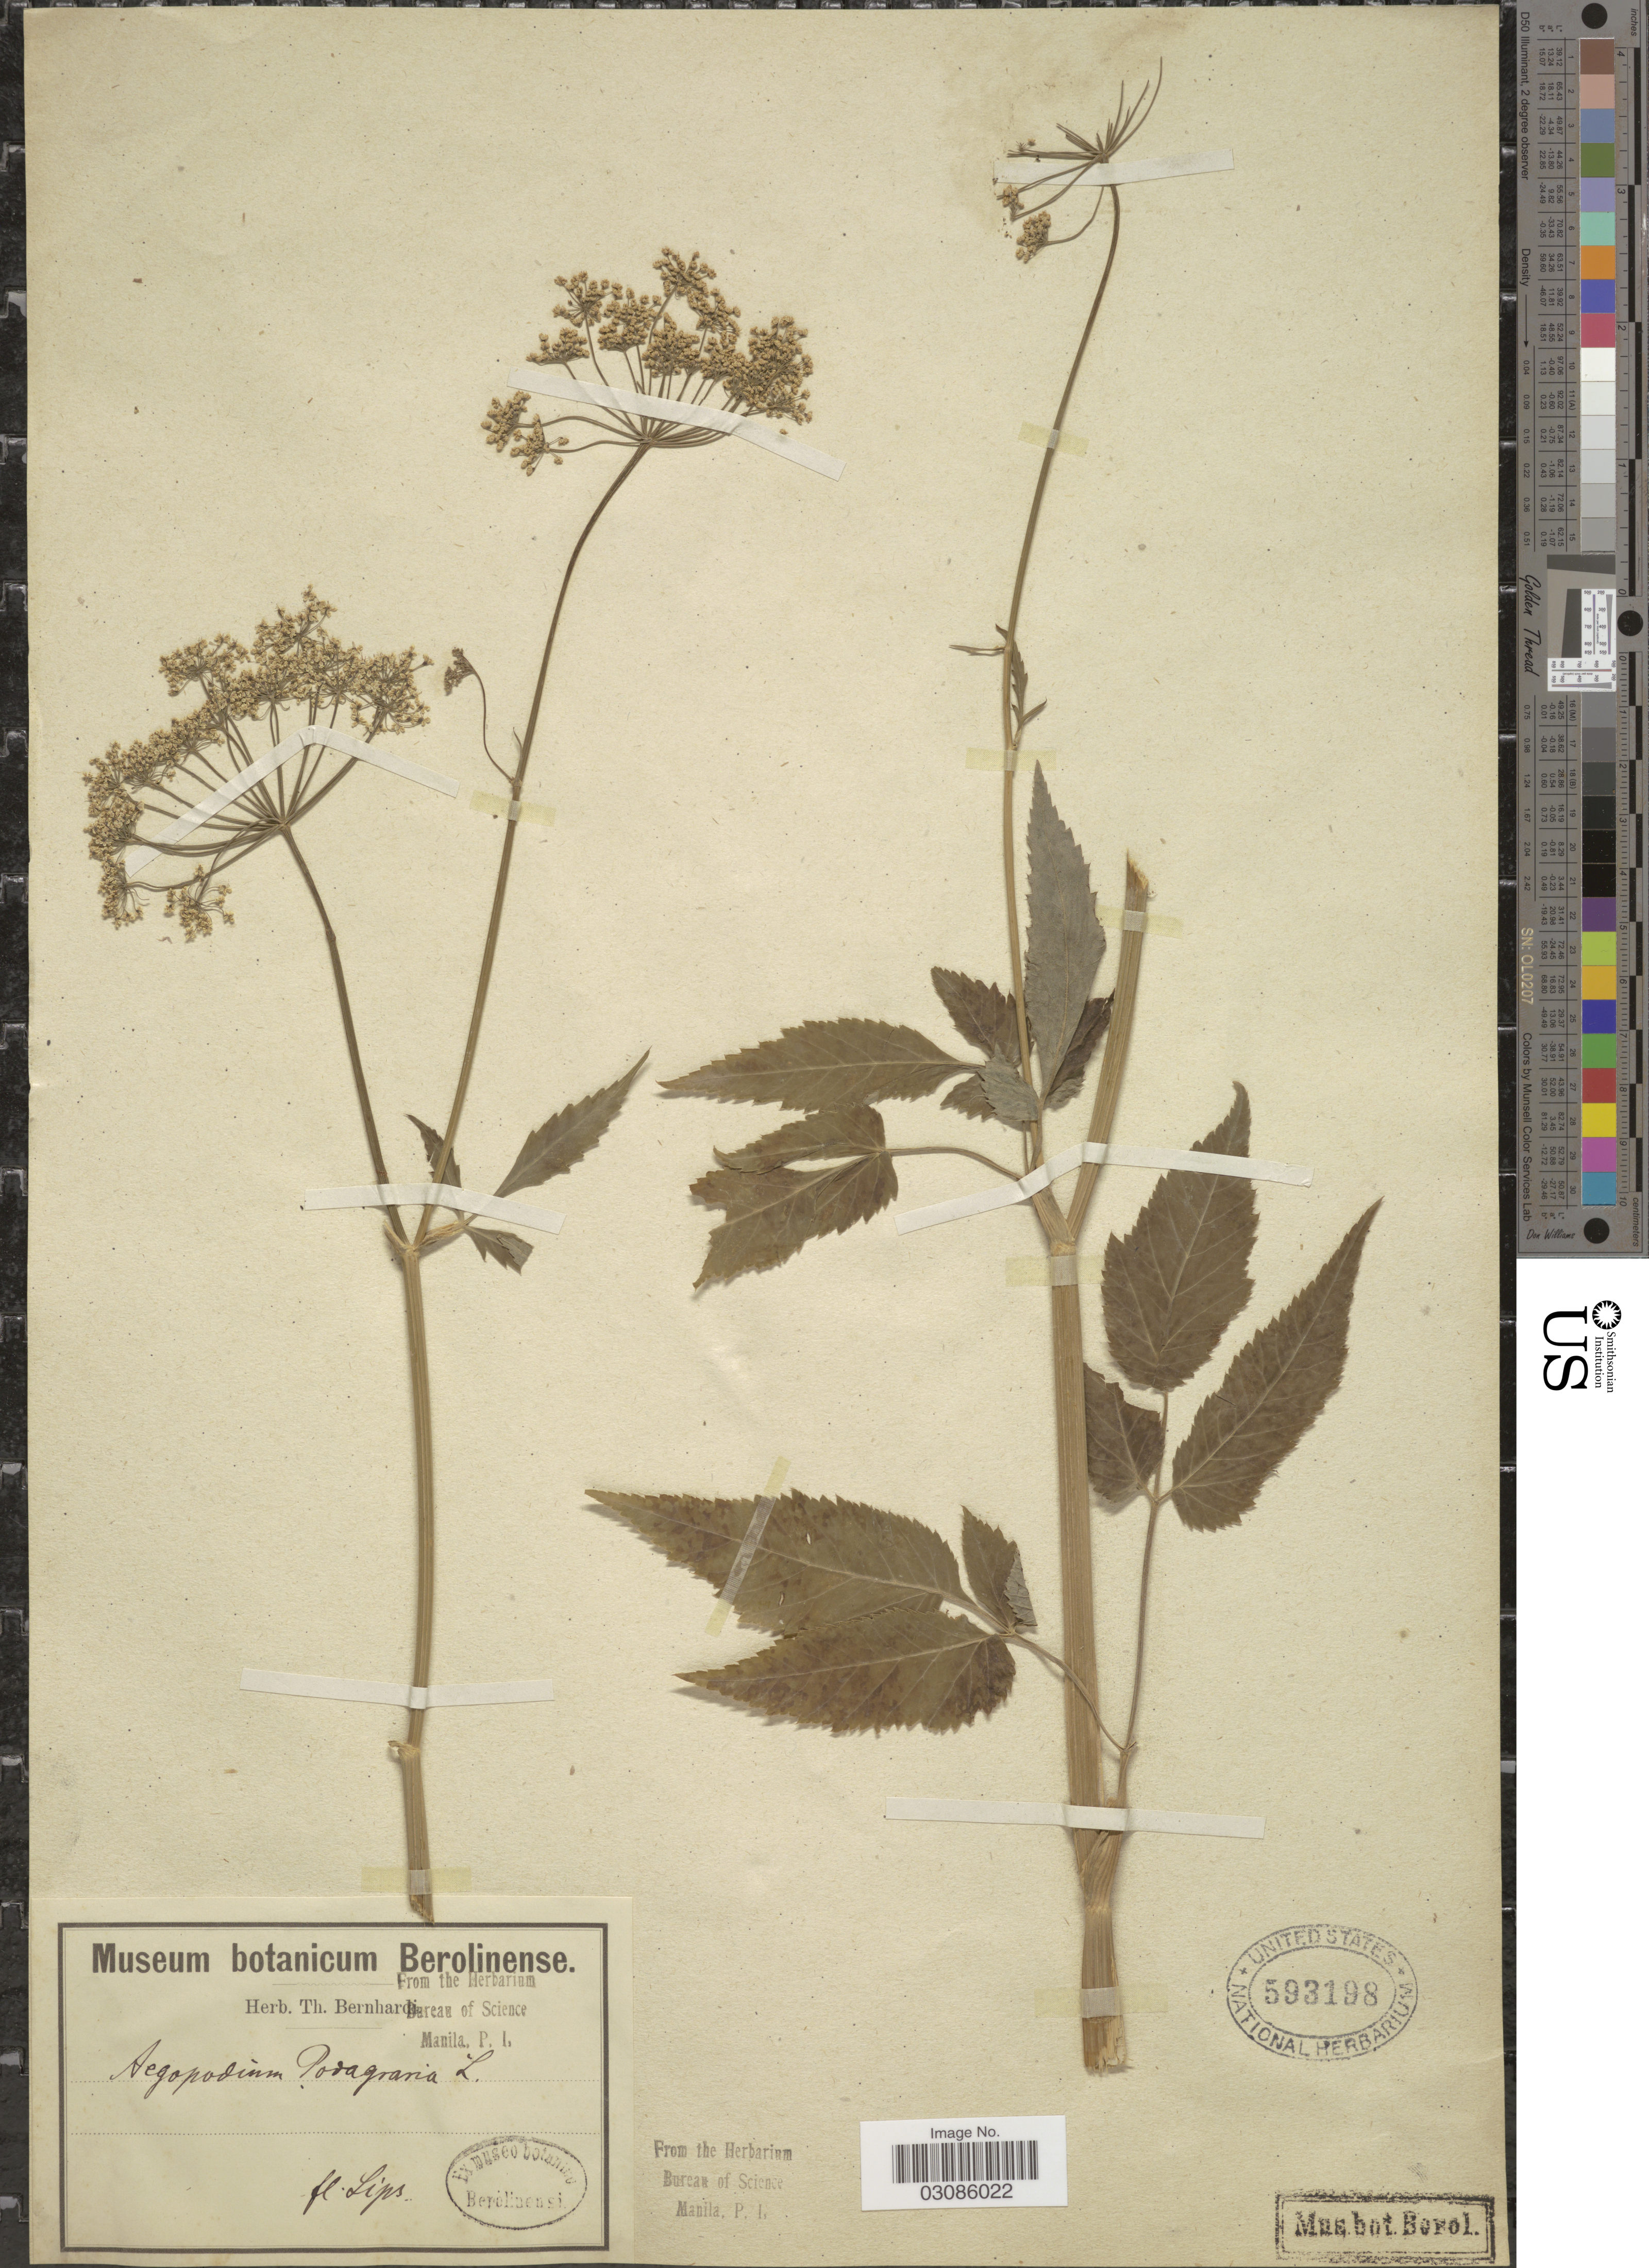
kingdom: Plantae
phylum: Tracheophyta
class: Magnoliopsida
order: Apiales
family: Apiaceae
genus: Aegopodium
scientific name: Aegopodium podagraria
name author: L.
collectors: Ex herb. Th. Bernhardi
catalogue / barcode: US 593198